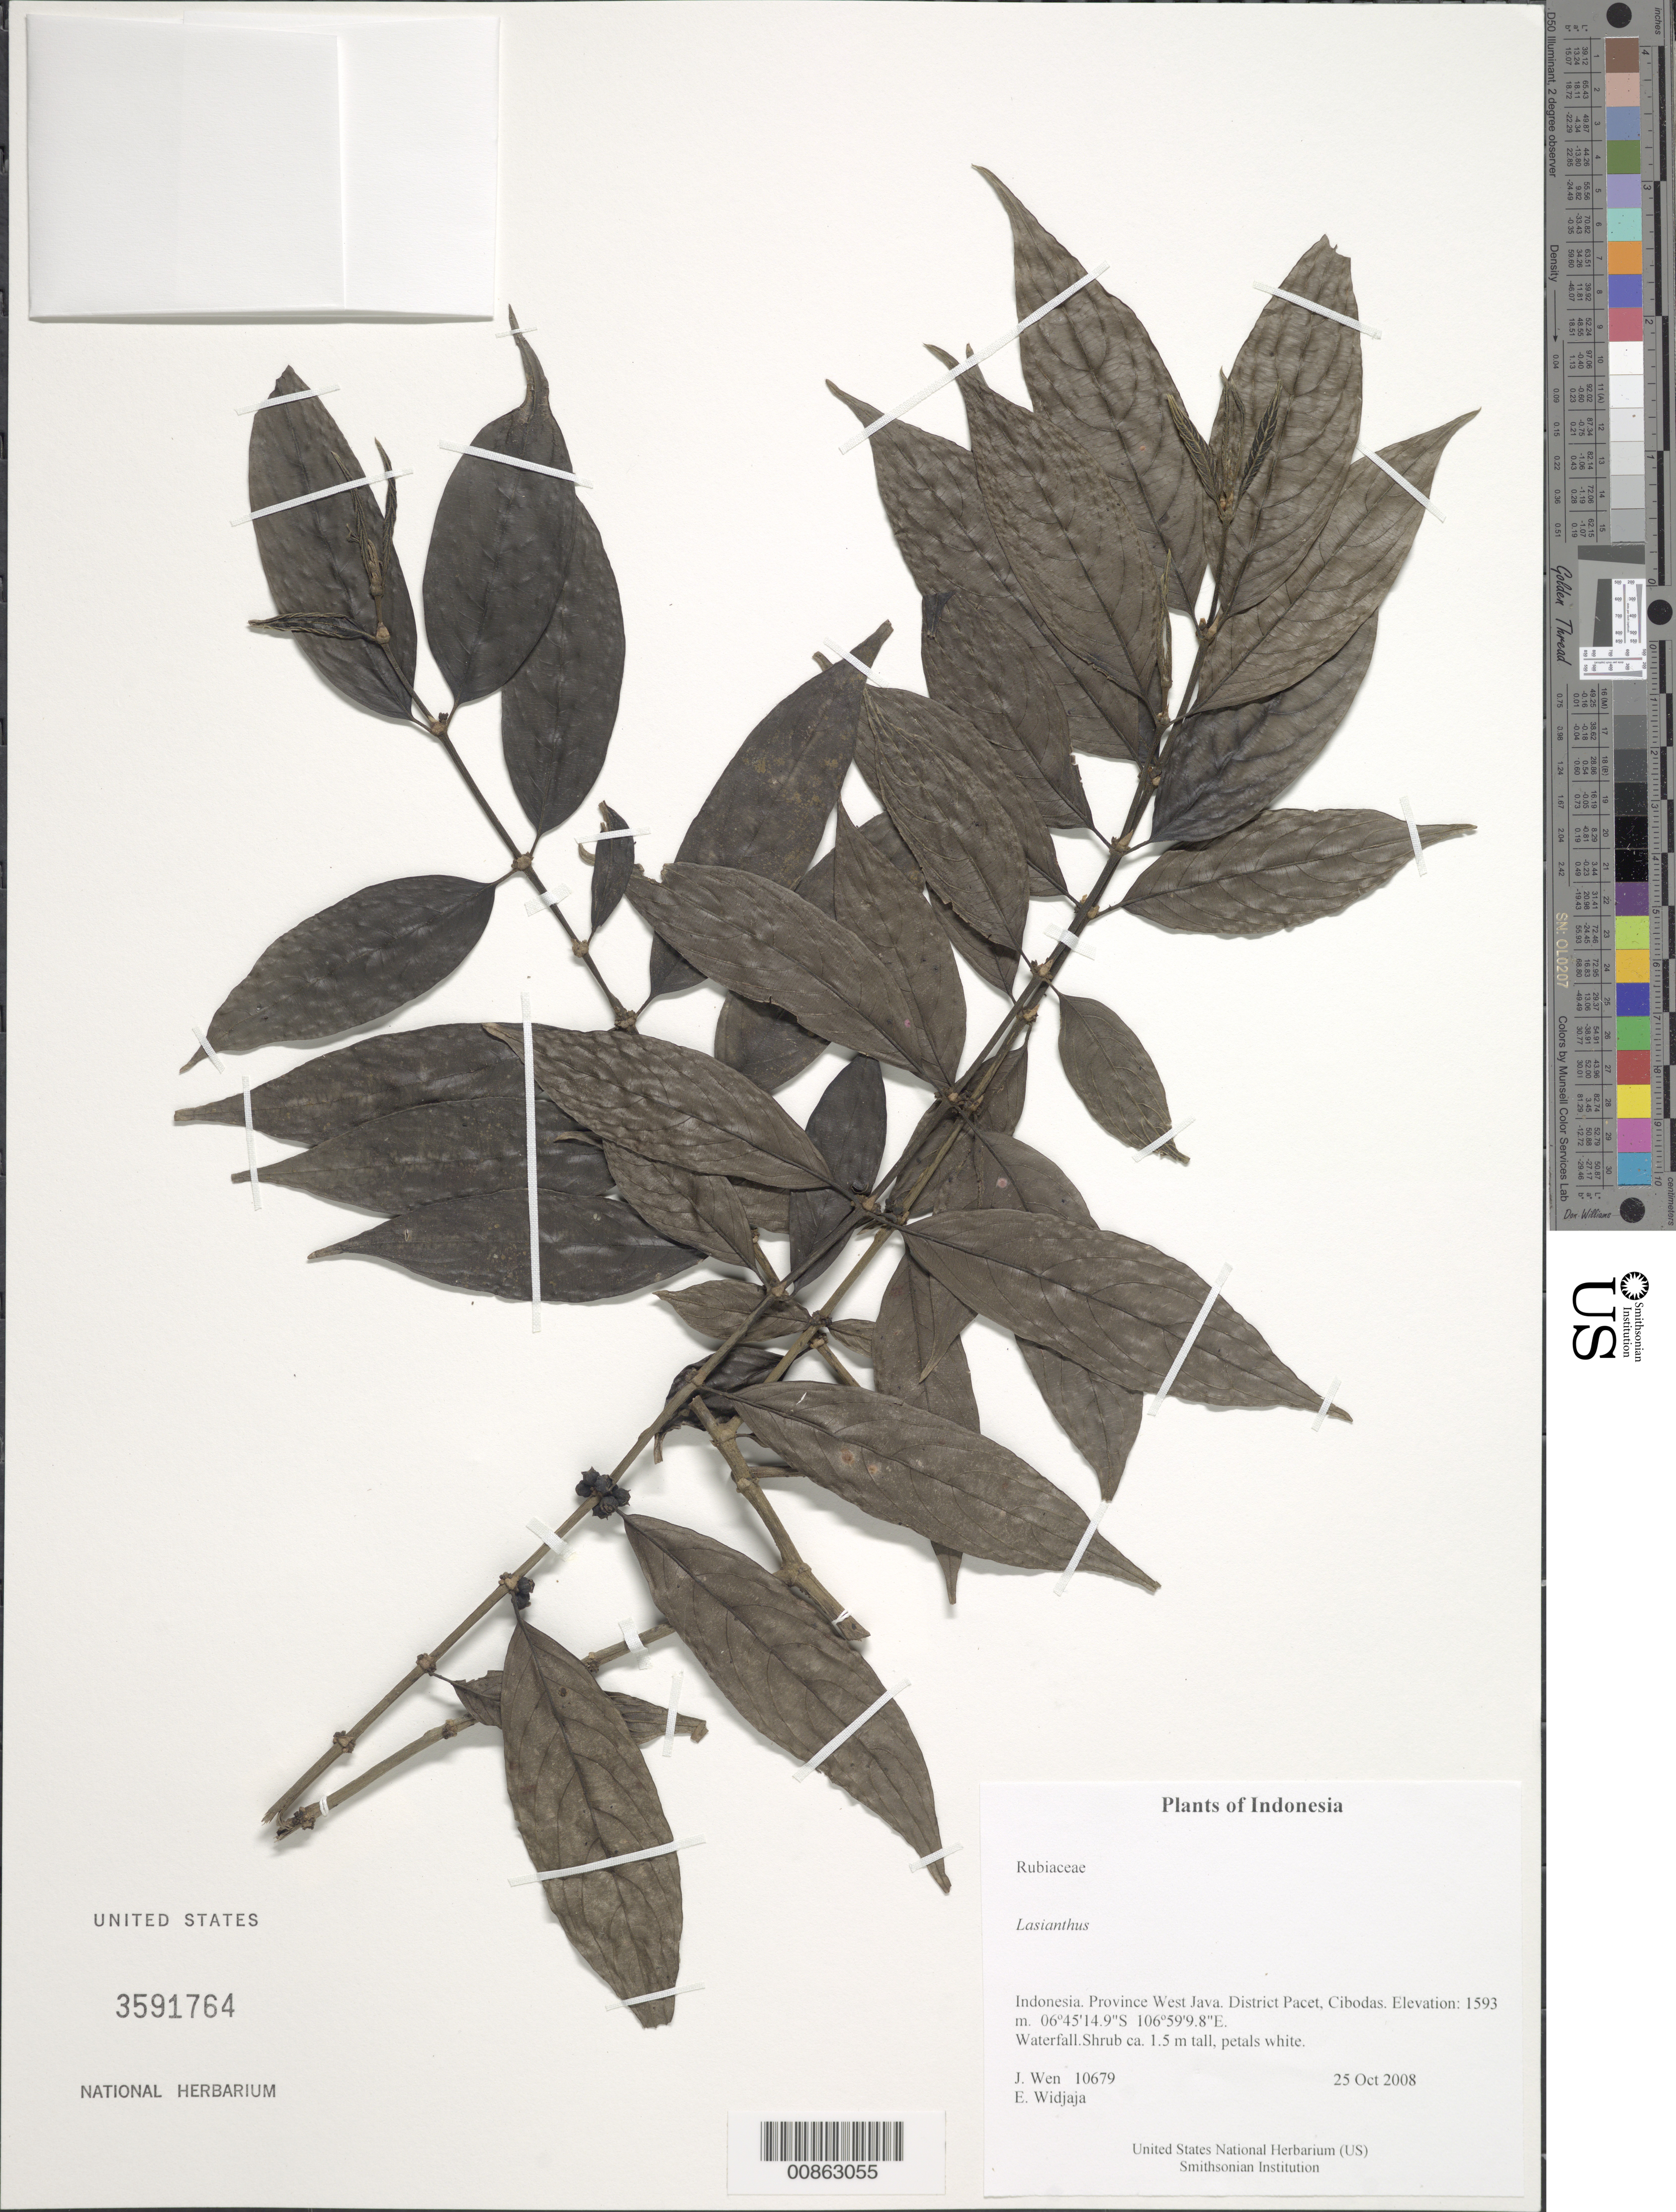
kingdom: Plantae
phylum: Tracheophyta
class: Magnoliopsida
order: Gentianales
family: Rubiaceae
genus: Lasianthus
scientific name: Lasianthus sp.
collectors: J. Wen & E. A. Widjaja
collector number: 10679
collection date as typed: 25 Oct 2008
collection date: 2008-10-25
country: Indonesia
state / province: Java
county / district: Jawa Barat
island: Java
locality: District Pacet, Cibodas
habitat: Waterfall.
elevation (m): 1593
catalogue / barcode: US 3591764